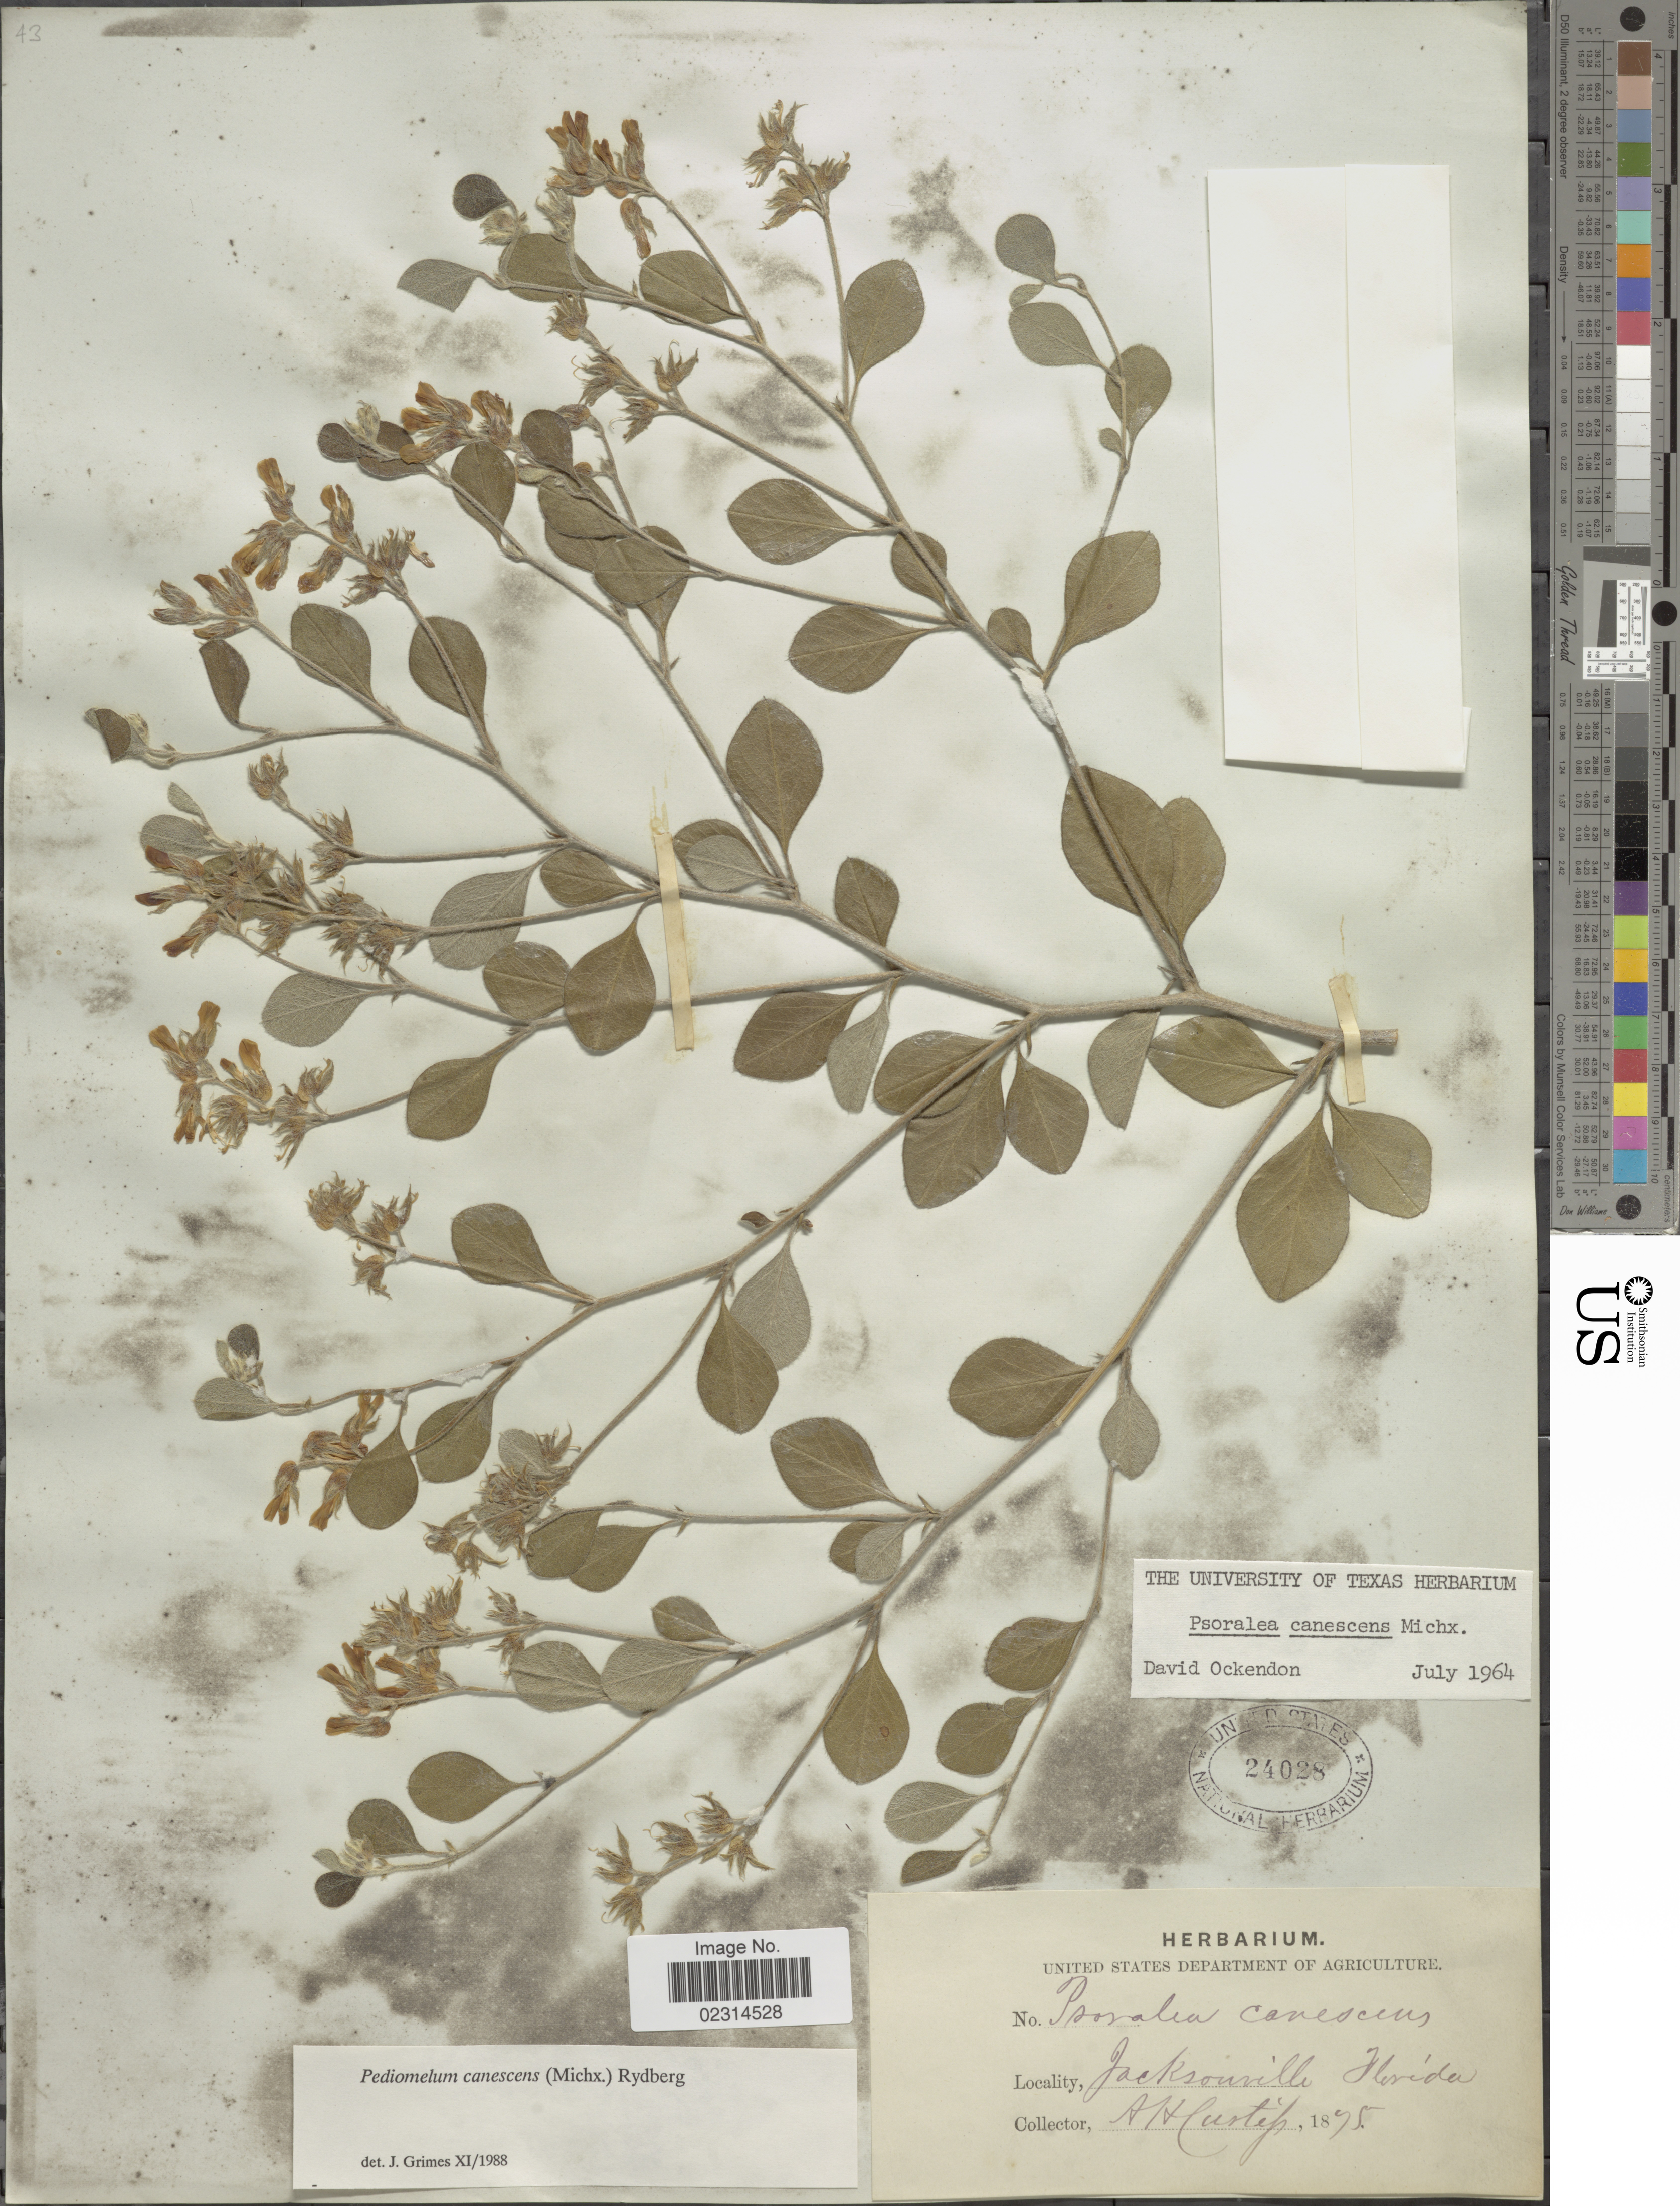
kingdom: Plantae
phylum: Tracheophyta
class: Magnoliopsida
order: Fabales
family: Fabaceae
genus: Pediomelum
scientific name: Pediomelum canescens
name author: (Michx.) Rydb.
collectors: A. H. Curtiss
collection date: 1875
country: United States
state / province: Florida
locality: Jacksonville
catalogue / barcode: US 24028